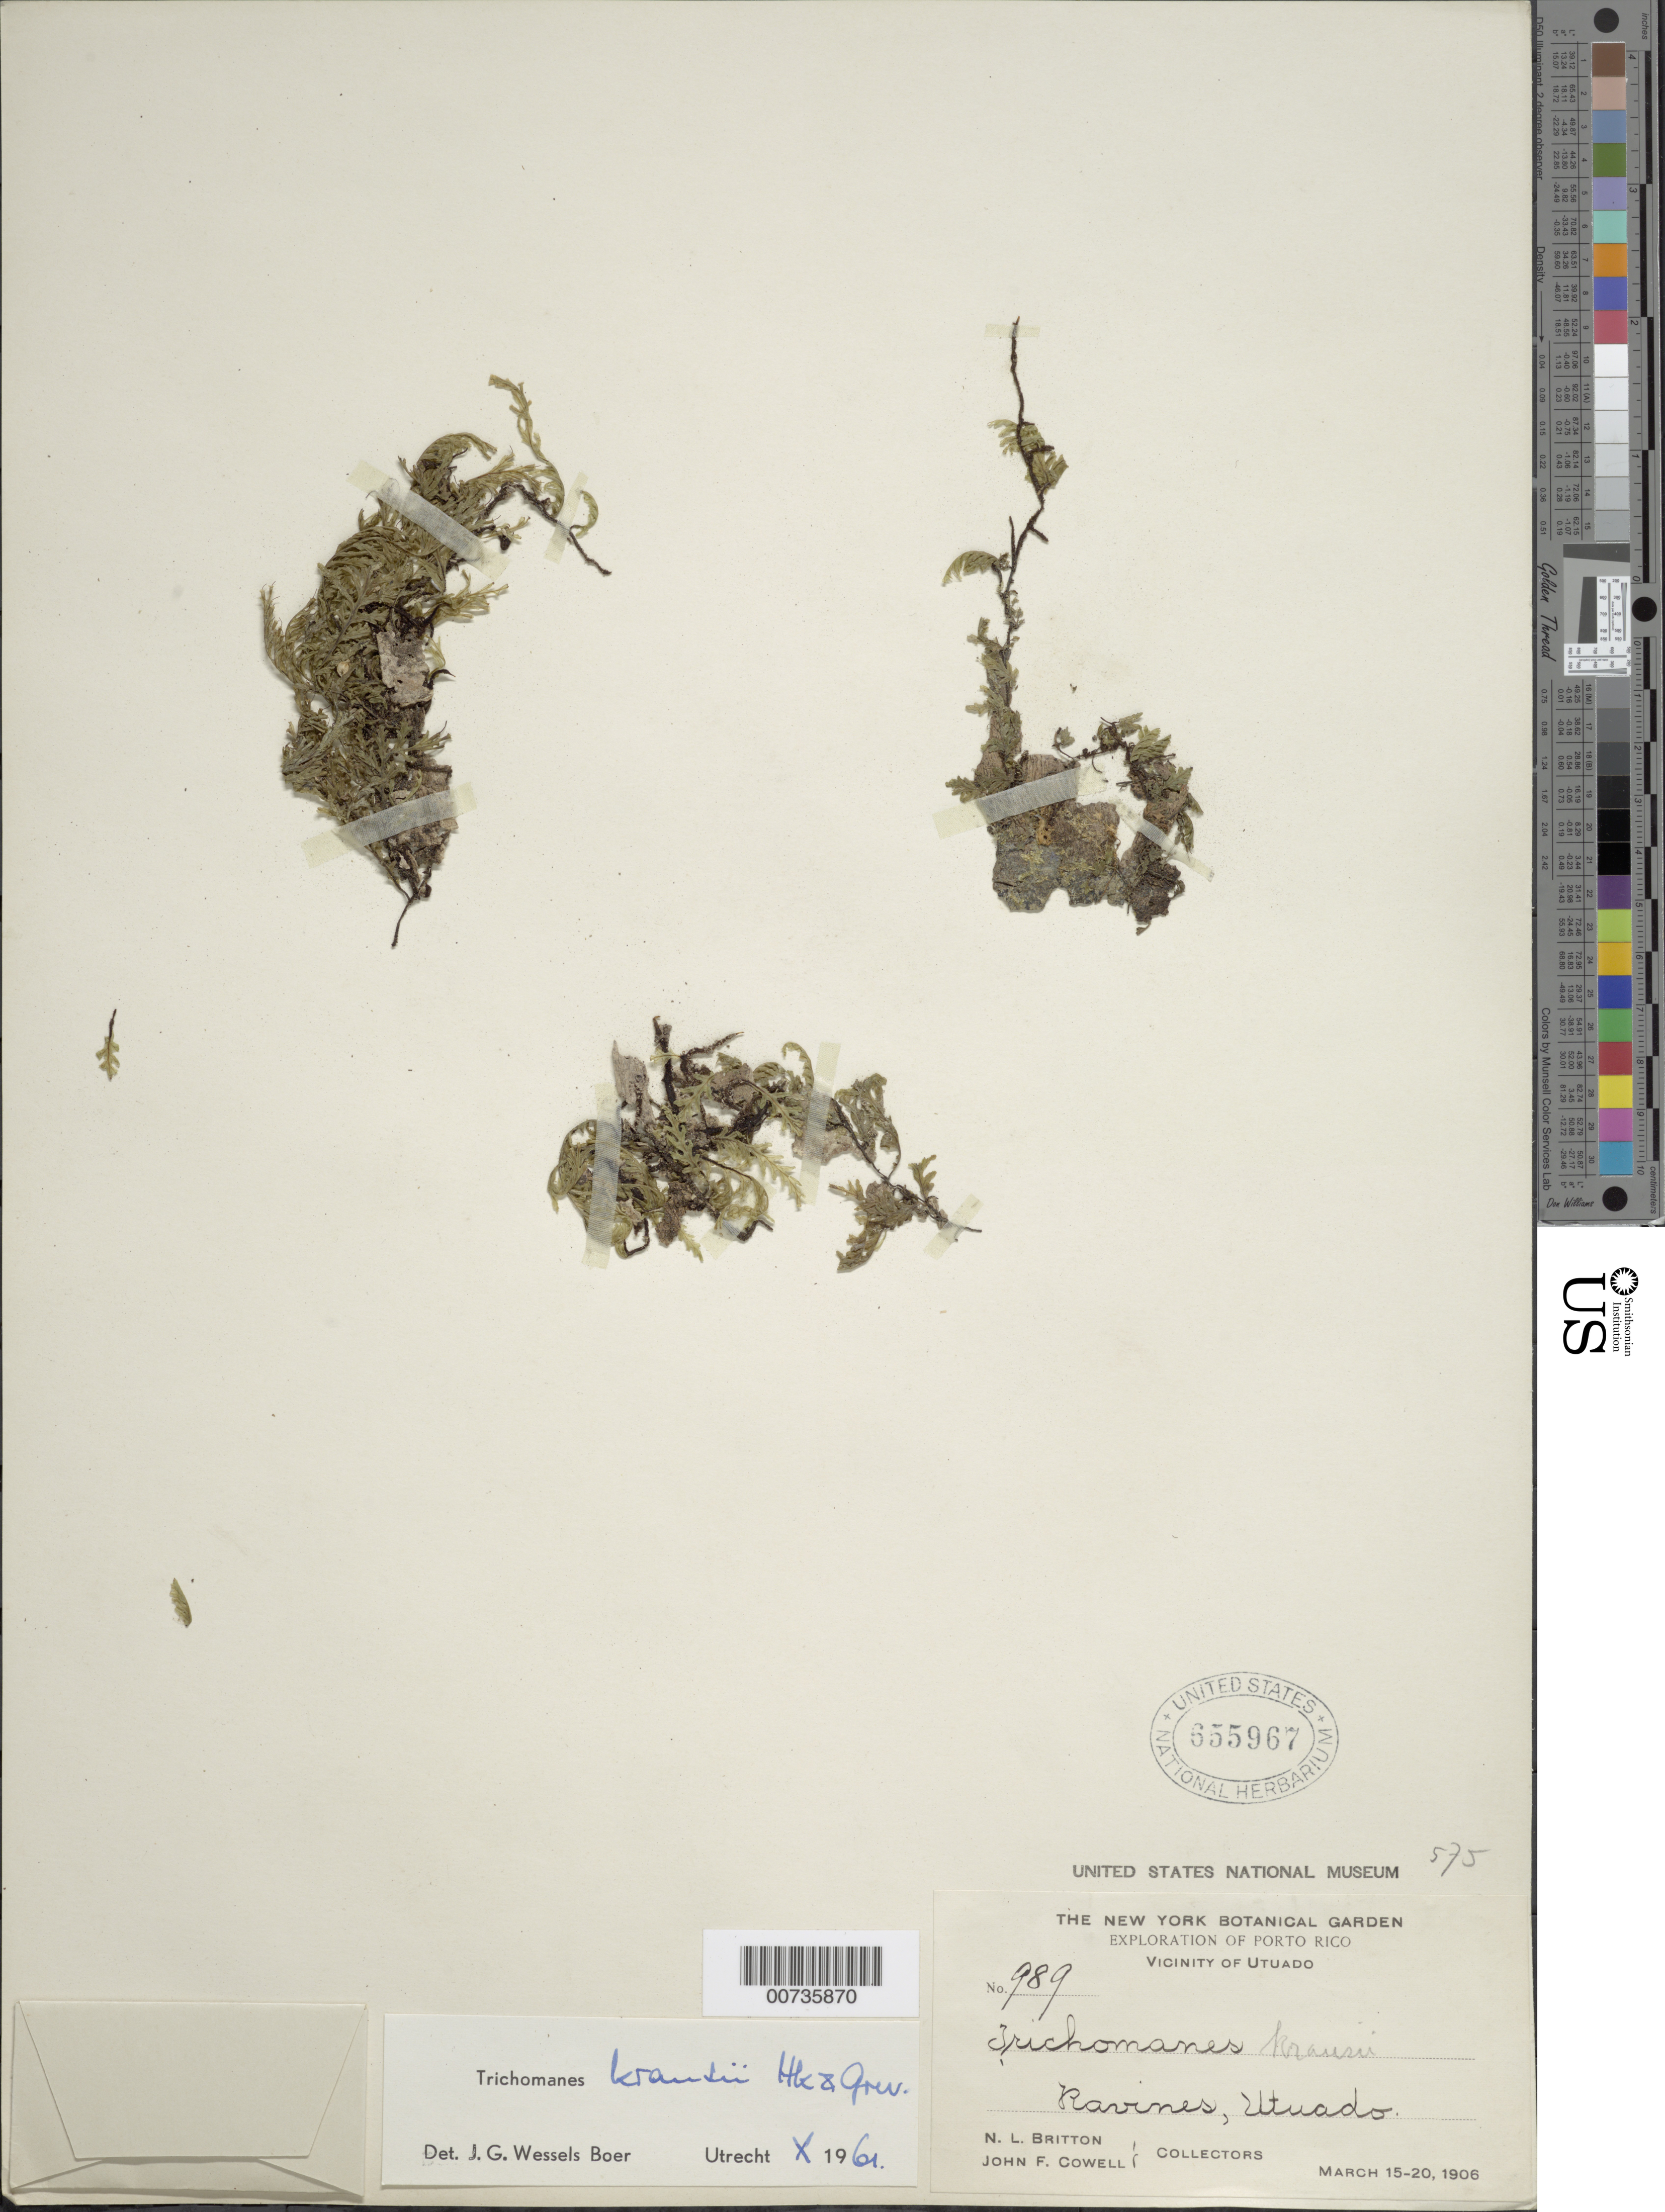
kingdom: Plantae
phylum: Tracheophyta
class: Polypodiopsida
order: Hymenophyllales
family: Hymenophyllaceae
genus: Didymoglossum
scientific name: Didymoglossum kraussii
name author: (Hook. & Grev.) C. Presl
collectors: N. Britton & J. F. Cowell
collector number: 989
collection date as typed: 15 Mar 1906 to 20 Mar 1906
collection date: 1906-03-15/1906-03-20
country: Puerto Rico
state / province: Utuado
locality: Utuado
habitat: Ravines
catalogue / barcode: US 655967